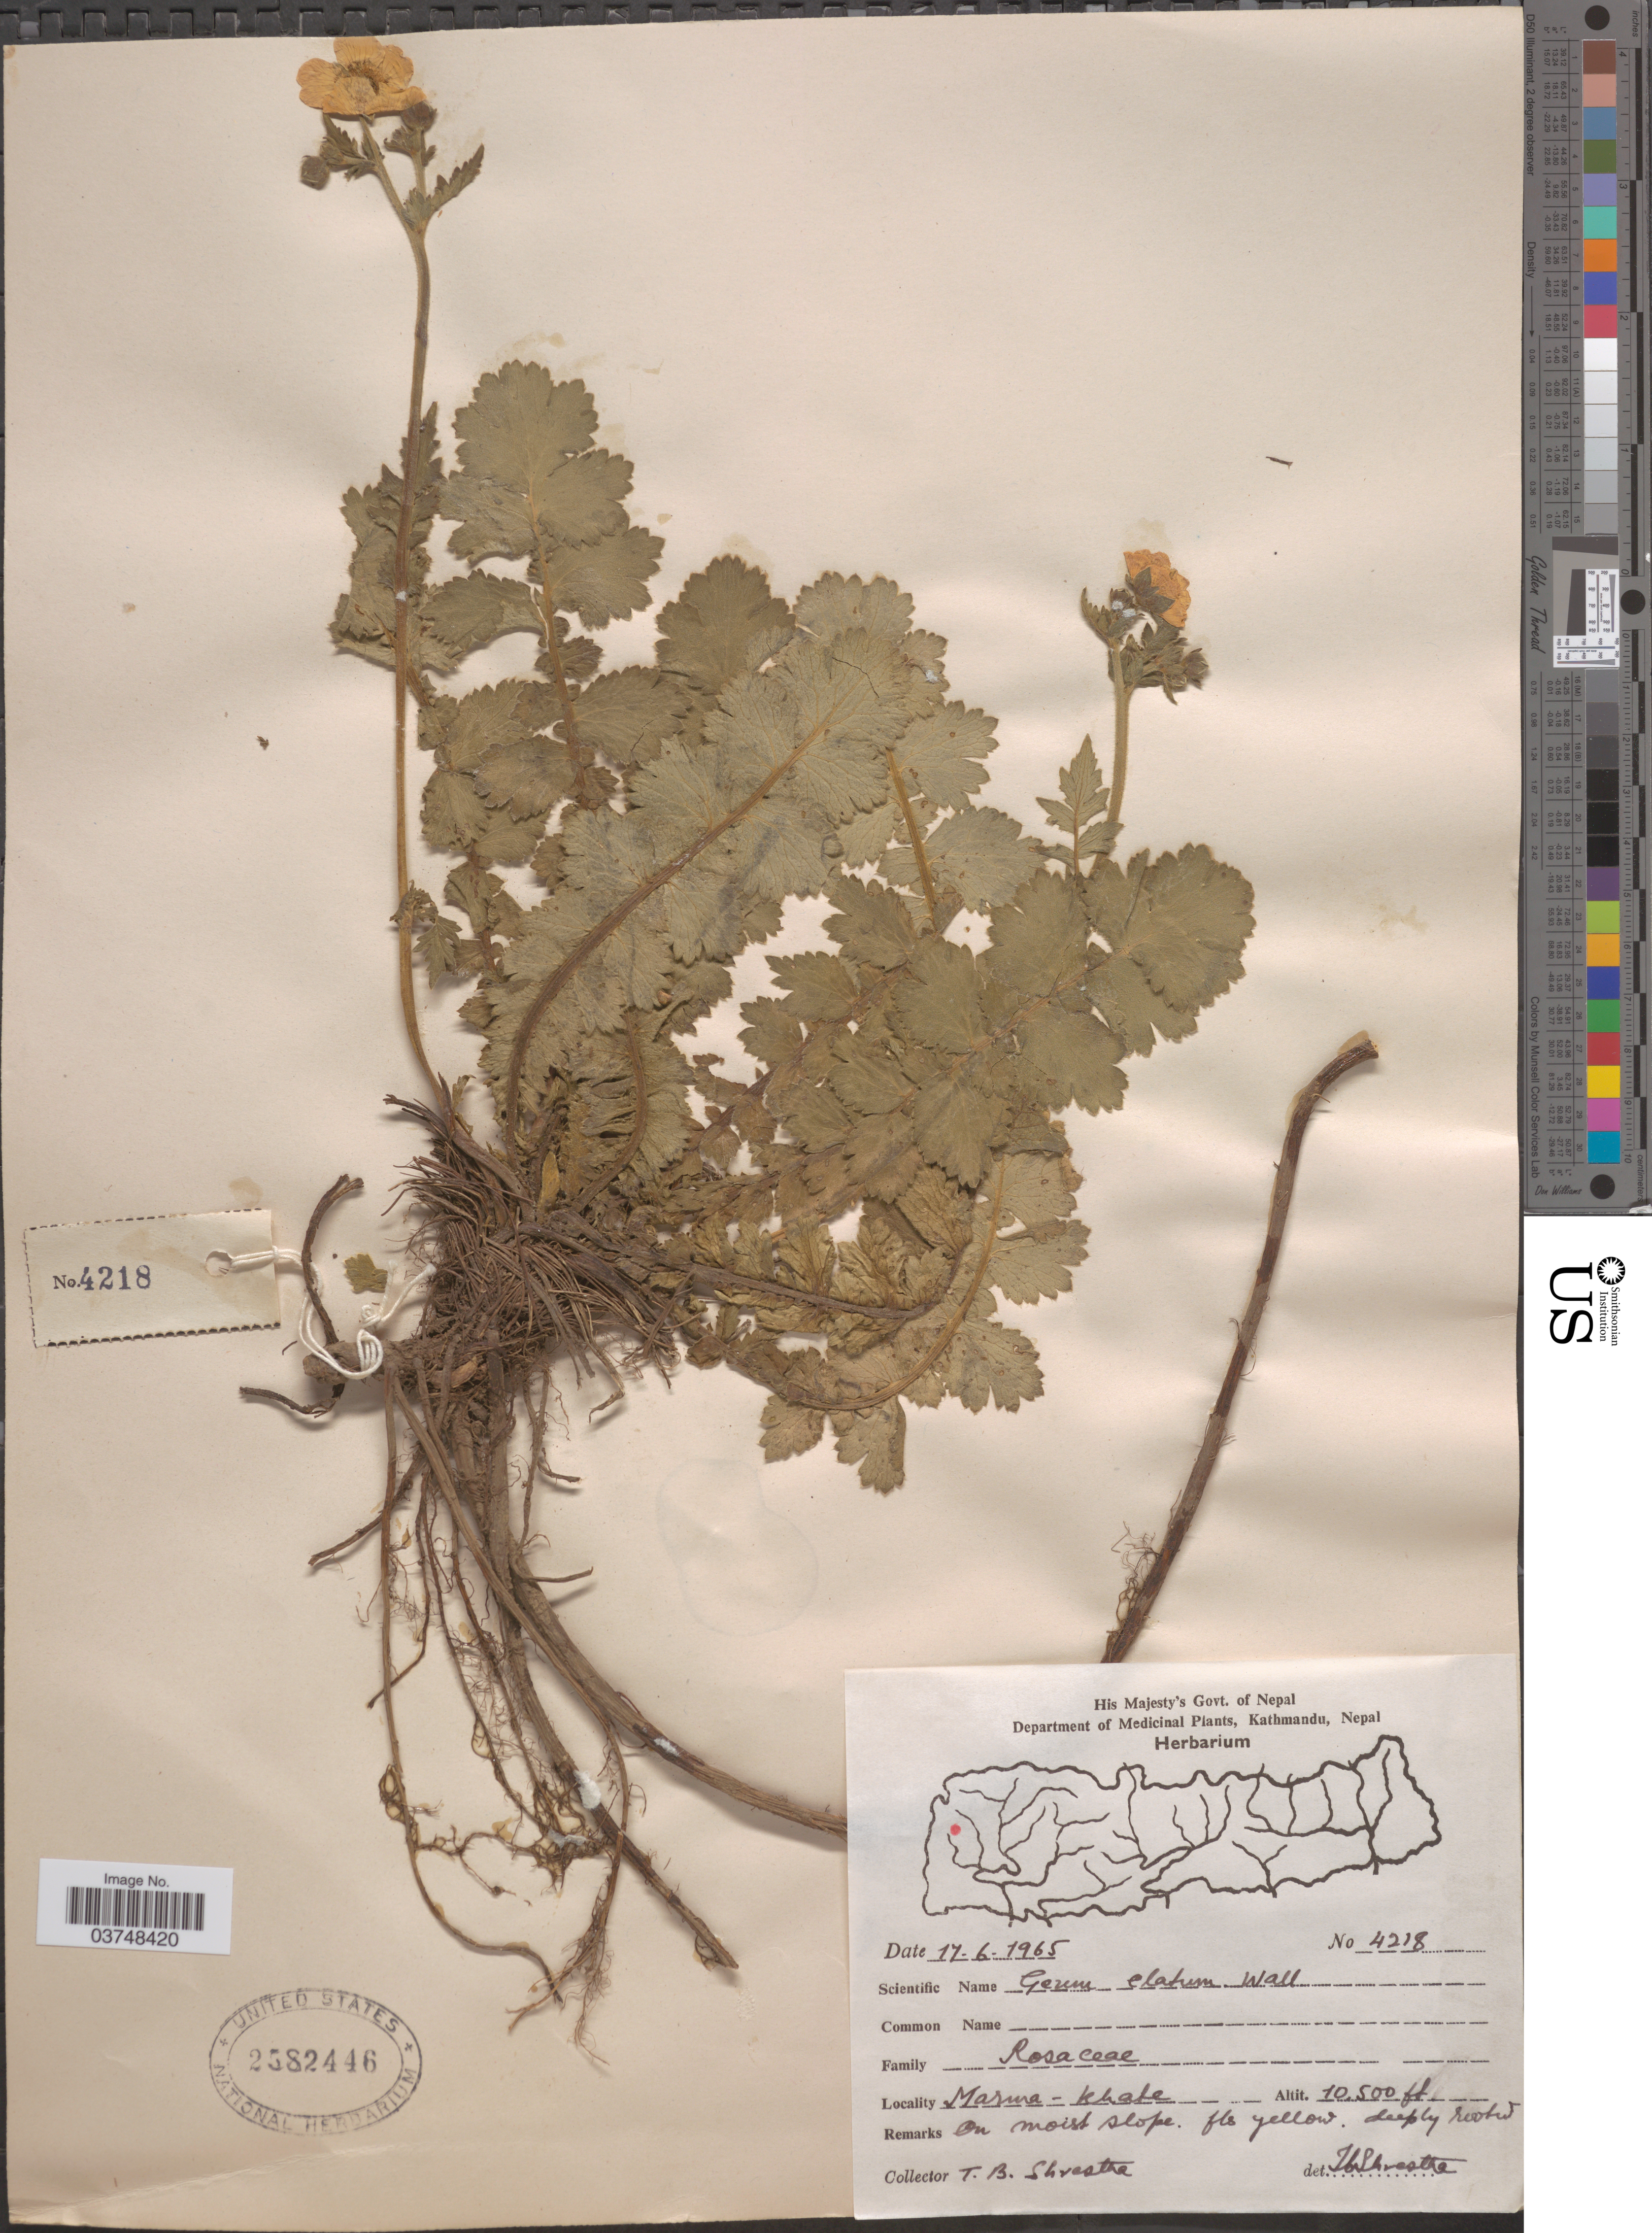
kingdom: Plantae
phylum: Tracheophyta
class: Magnoliopsida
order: Rosales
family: Rosaceae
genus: Geum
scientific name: Geum elatum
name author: Wall. ex G. Don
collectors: T. B. Shrestha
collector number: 4218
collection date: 1965-06-17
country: Nepal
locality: Masura - Khale. [interpreted]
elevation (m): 3200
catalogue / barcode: US 2582446